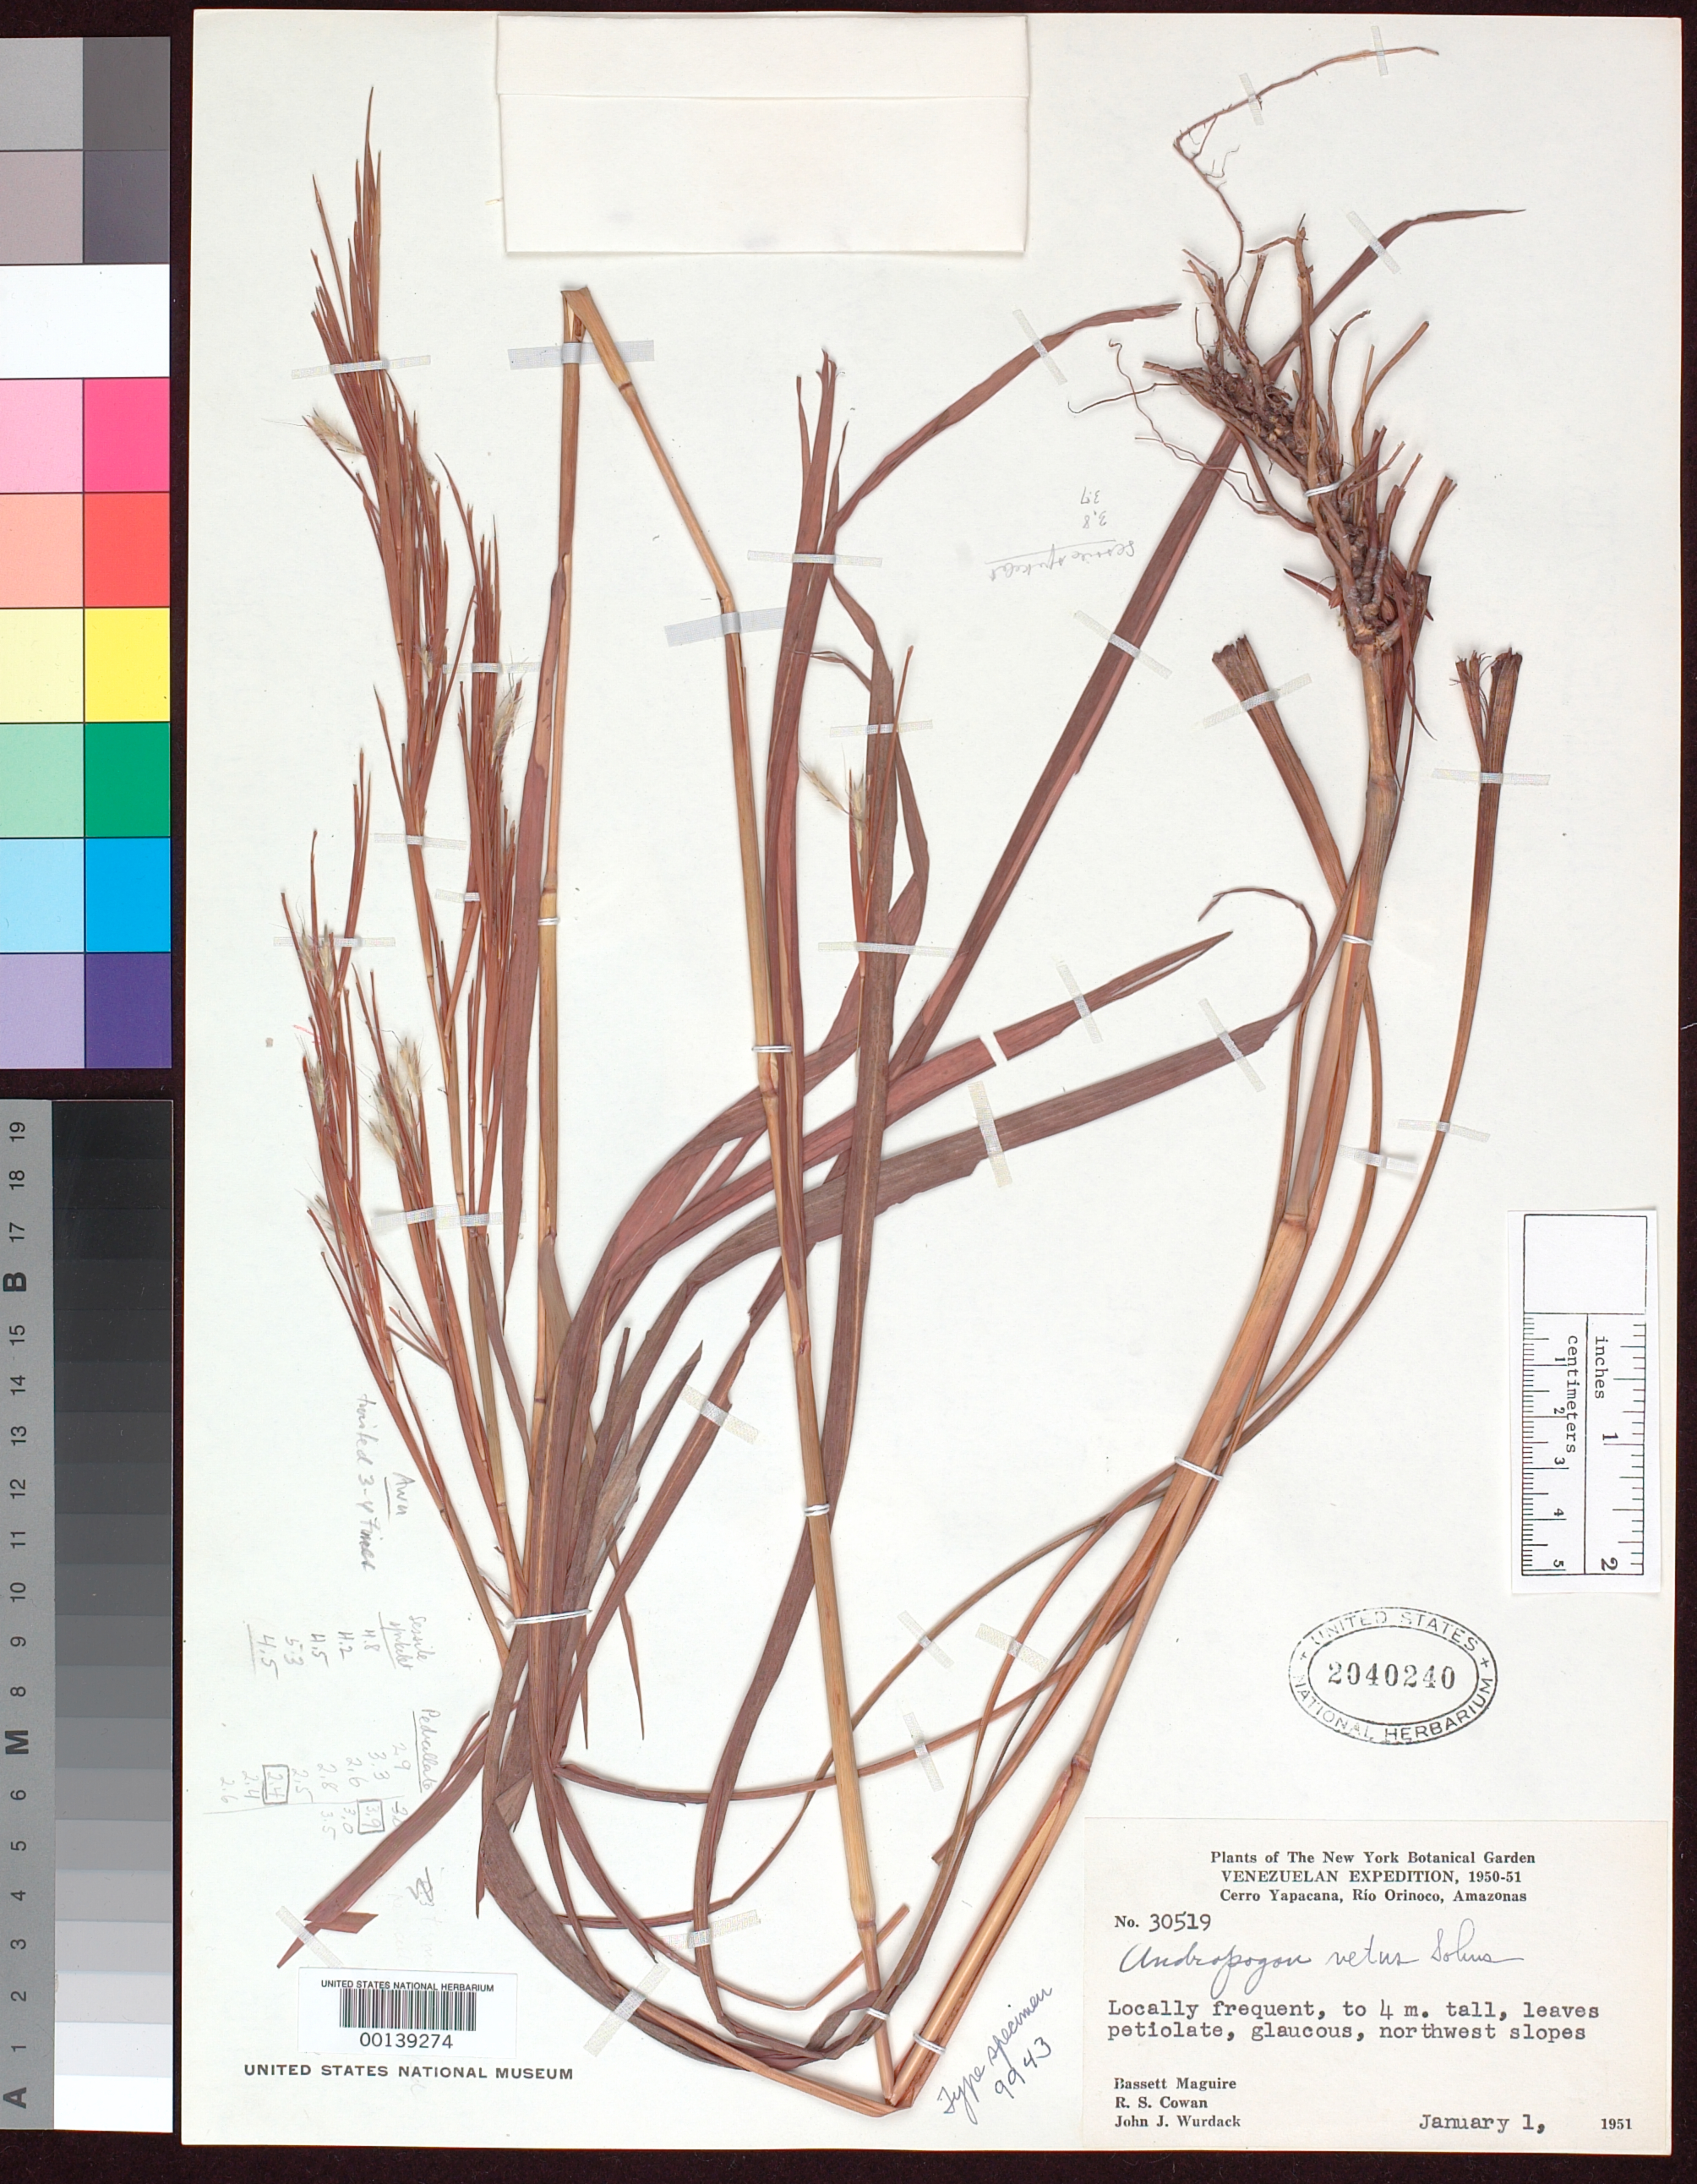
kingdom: Plantae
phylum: Tracheophyta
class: Liliopsida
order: Poales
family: Poaceae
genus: Andropogon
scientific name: Andropogon vetus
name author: Sohns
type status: Holotype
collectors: B. Maguire, R. S. Cowan & J. J. Wurdack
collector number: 30519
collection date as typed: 01 Jan 1951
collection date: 1951-01-01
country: Venezuela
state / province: Amazonas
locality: Cerro Yapacana, Rio Orinoco.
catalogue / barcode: US 2040240